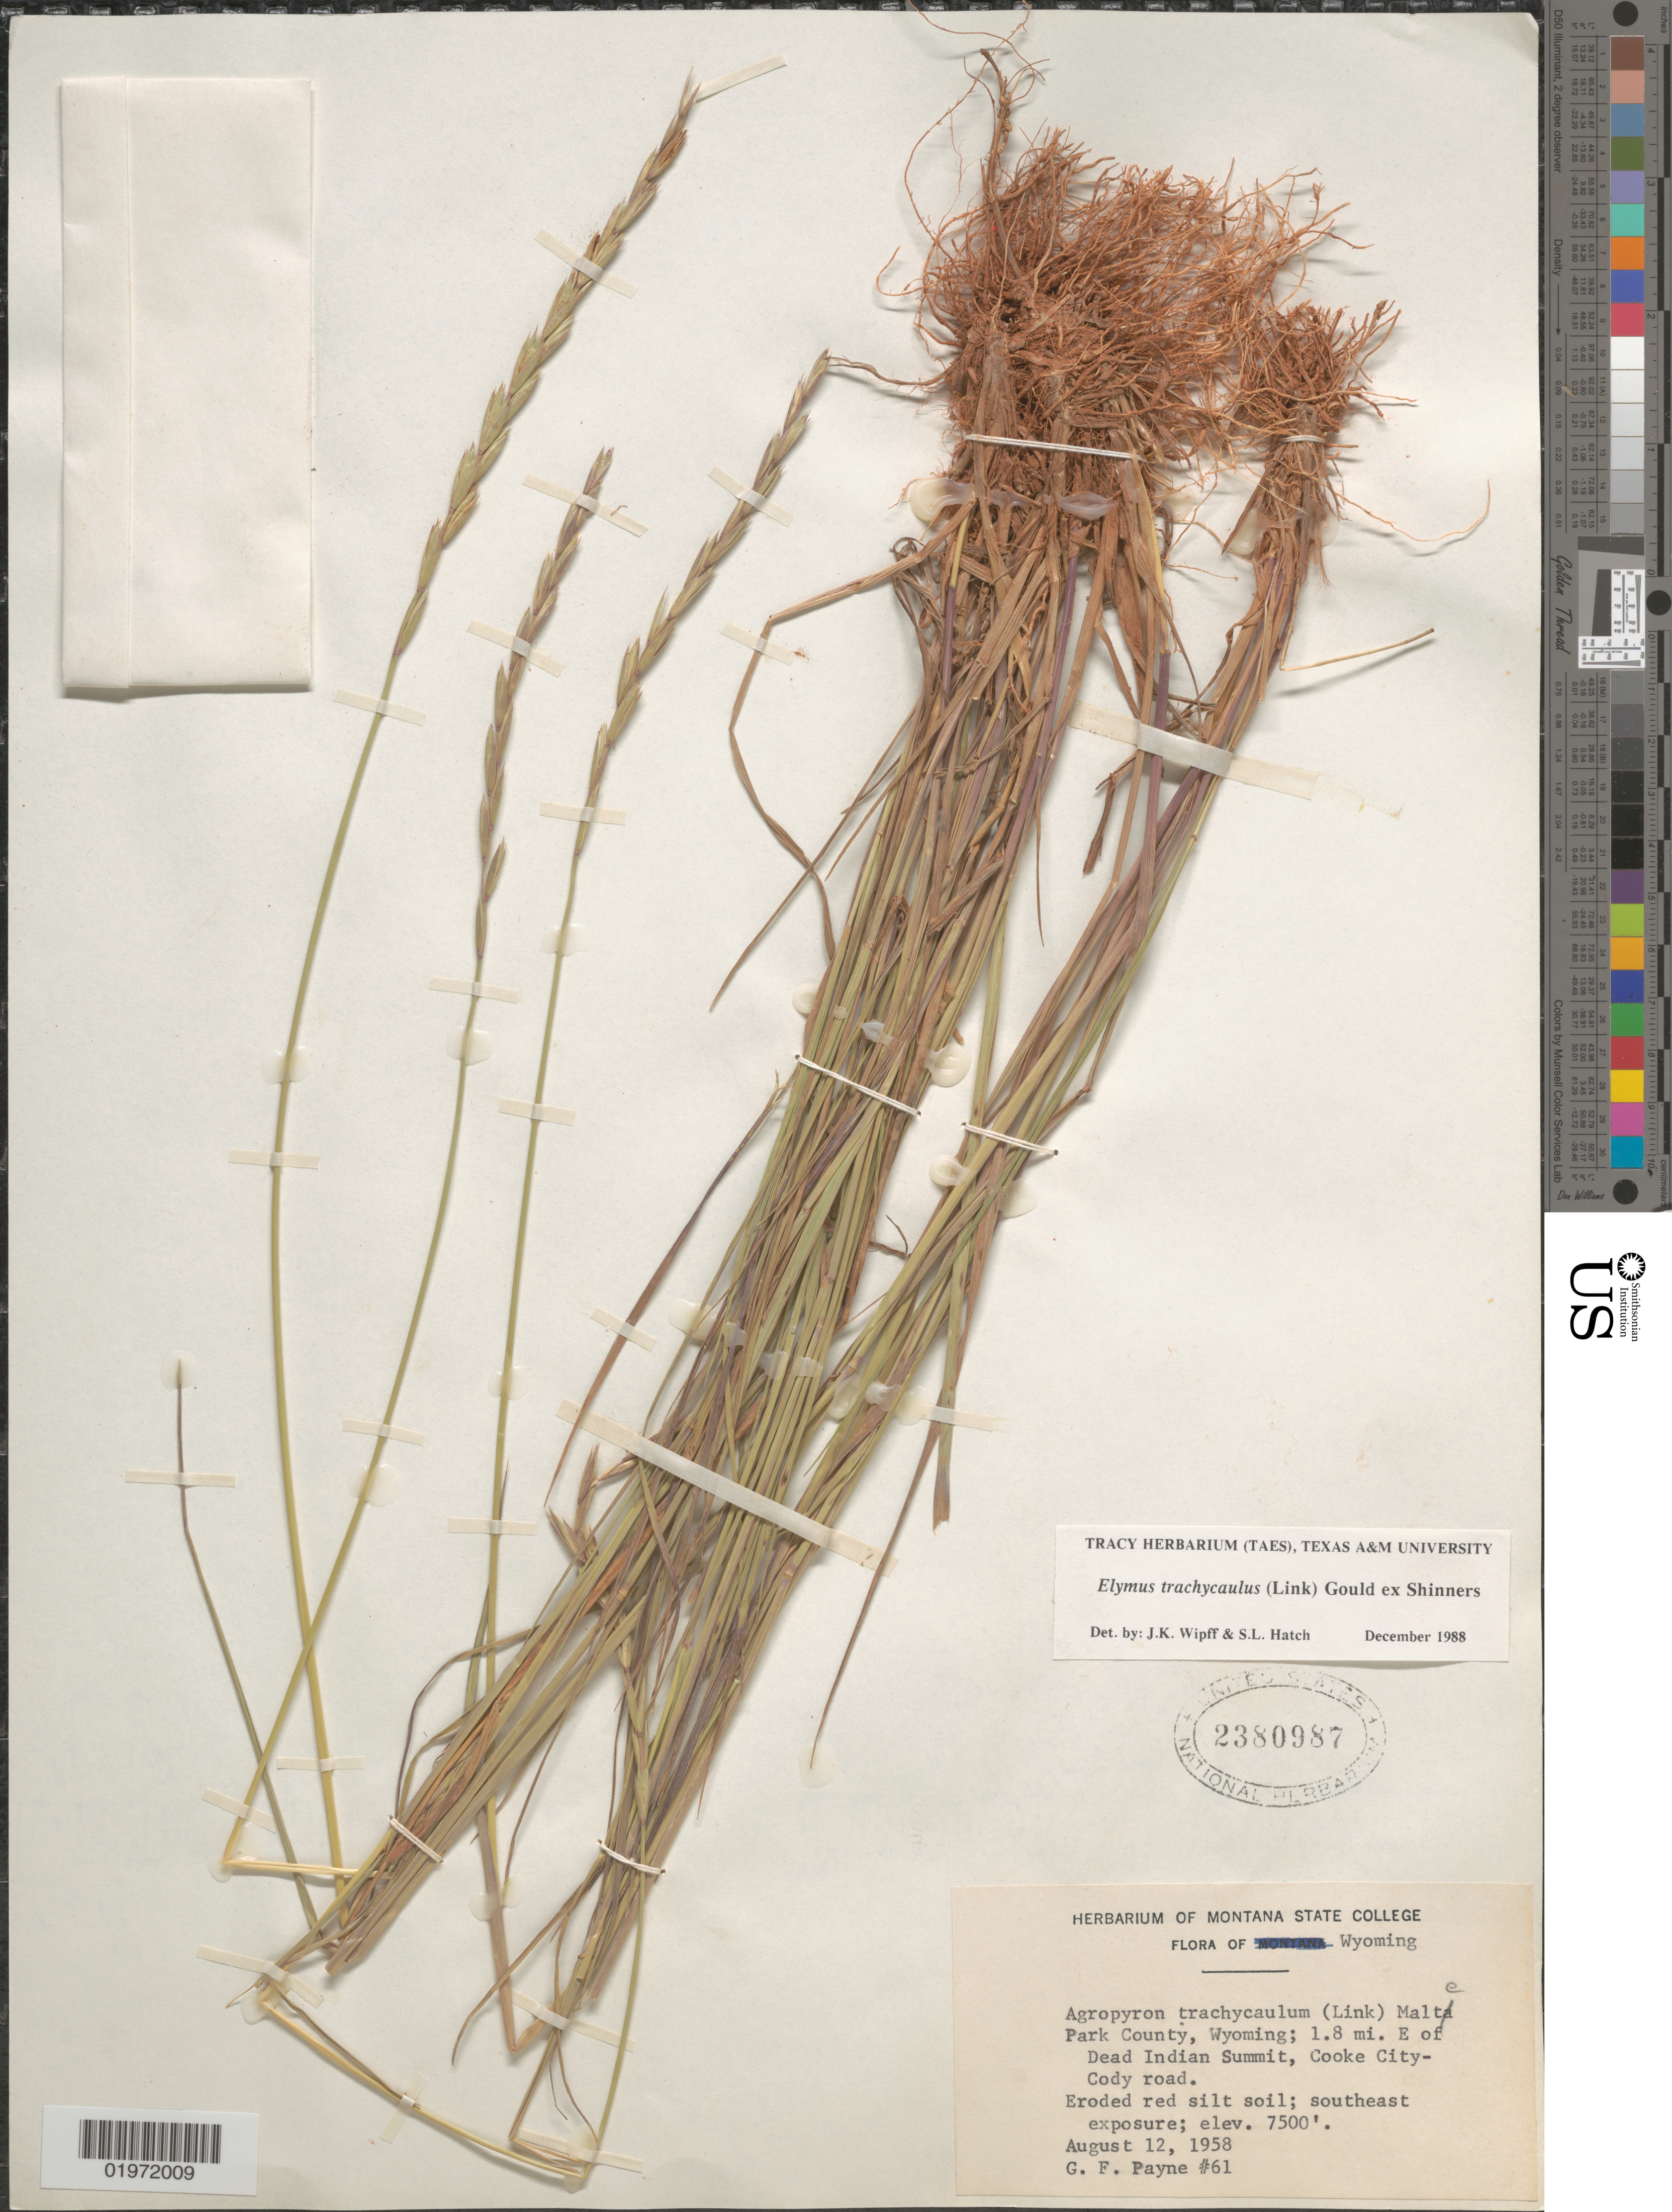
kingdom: Plantae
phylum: Tracheophyta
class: Liliopsida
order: Poales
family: Poaceae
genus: Elymus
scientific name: Elymus trachycaulus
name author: (Link) Gould ex Shinners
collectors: G. Payne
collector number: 61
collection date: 1958-08-12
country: United States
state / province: Wyoming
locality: Park County; 1.8 mi. E of Dead Indian Summit, Cooke City-Cody road.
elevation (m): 2286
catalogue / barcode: US 2380987